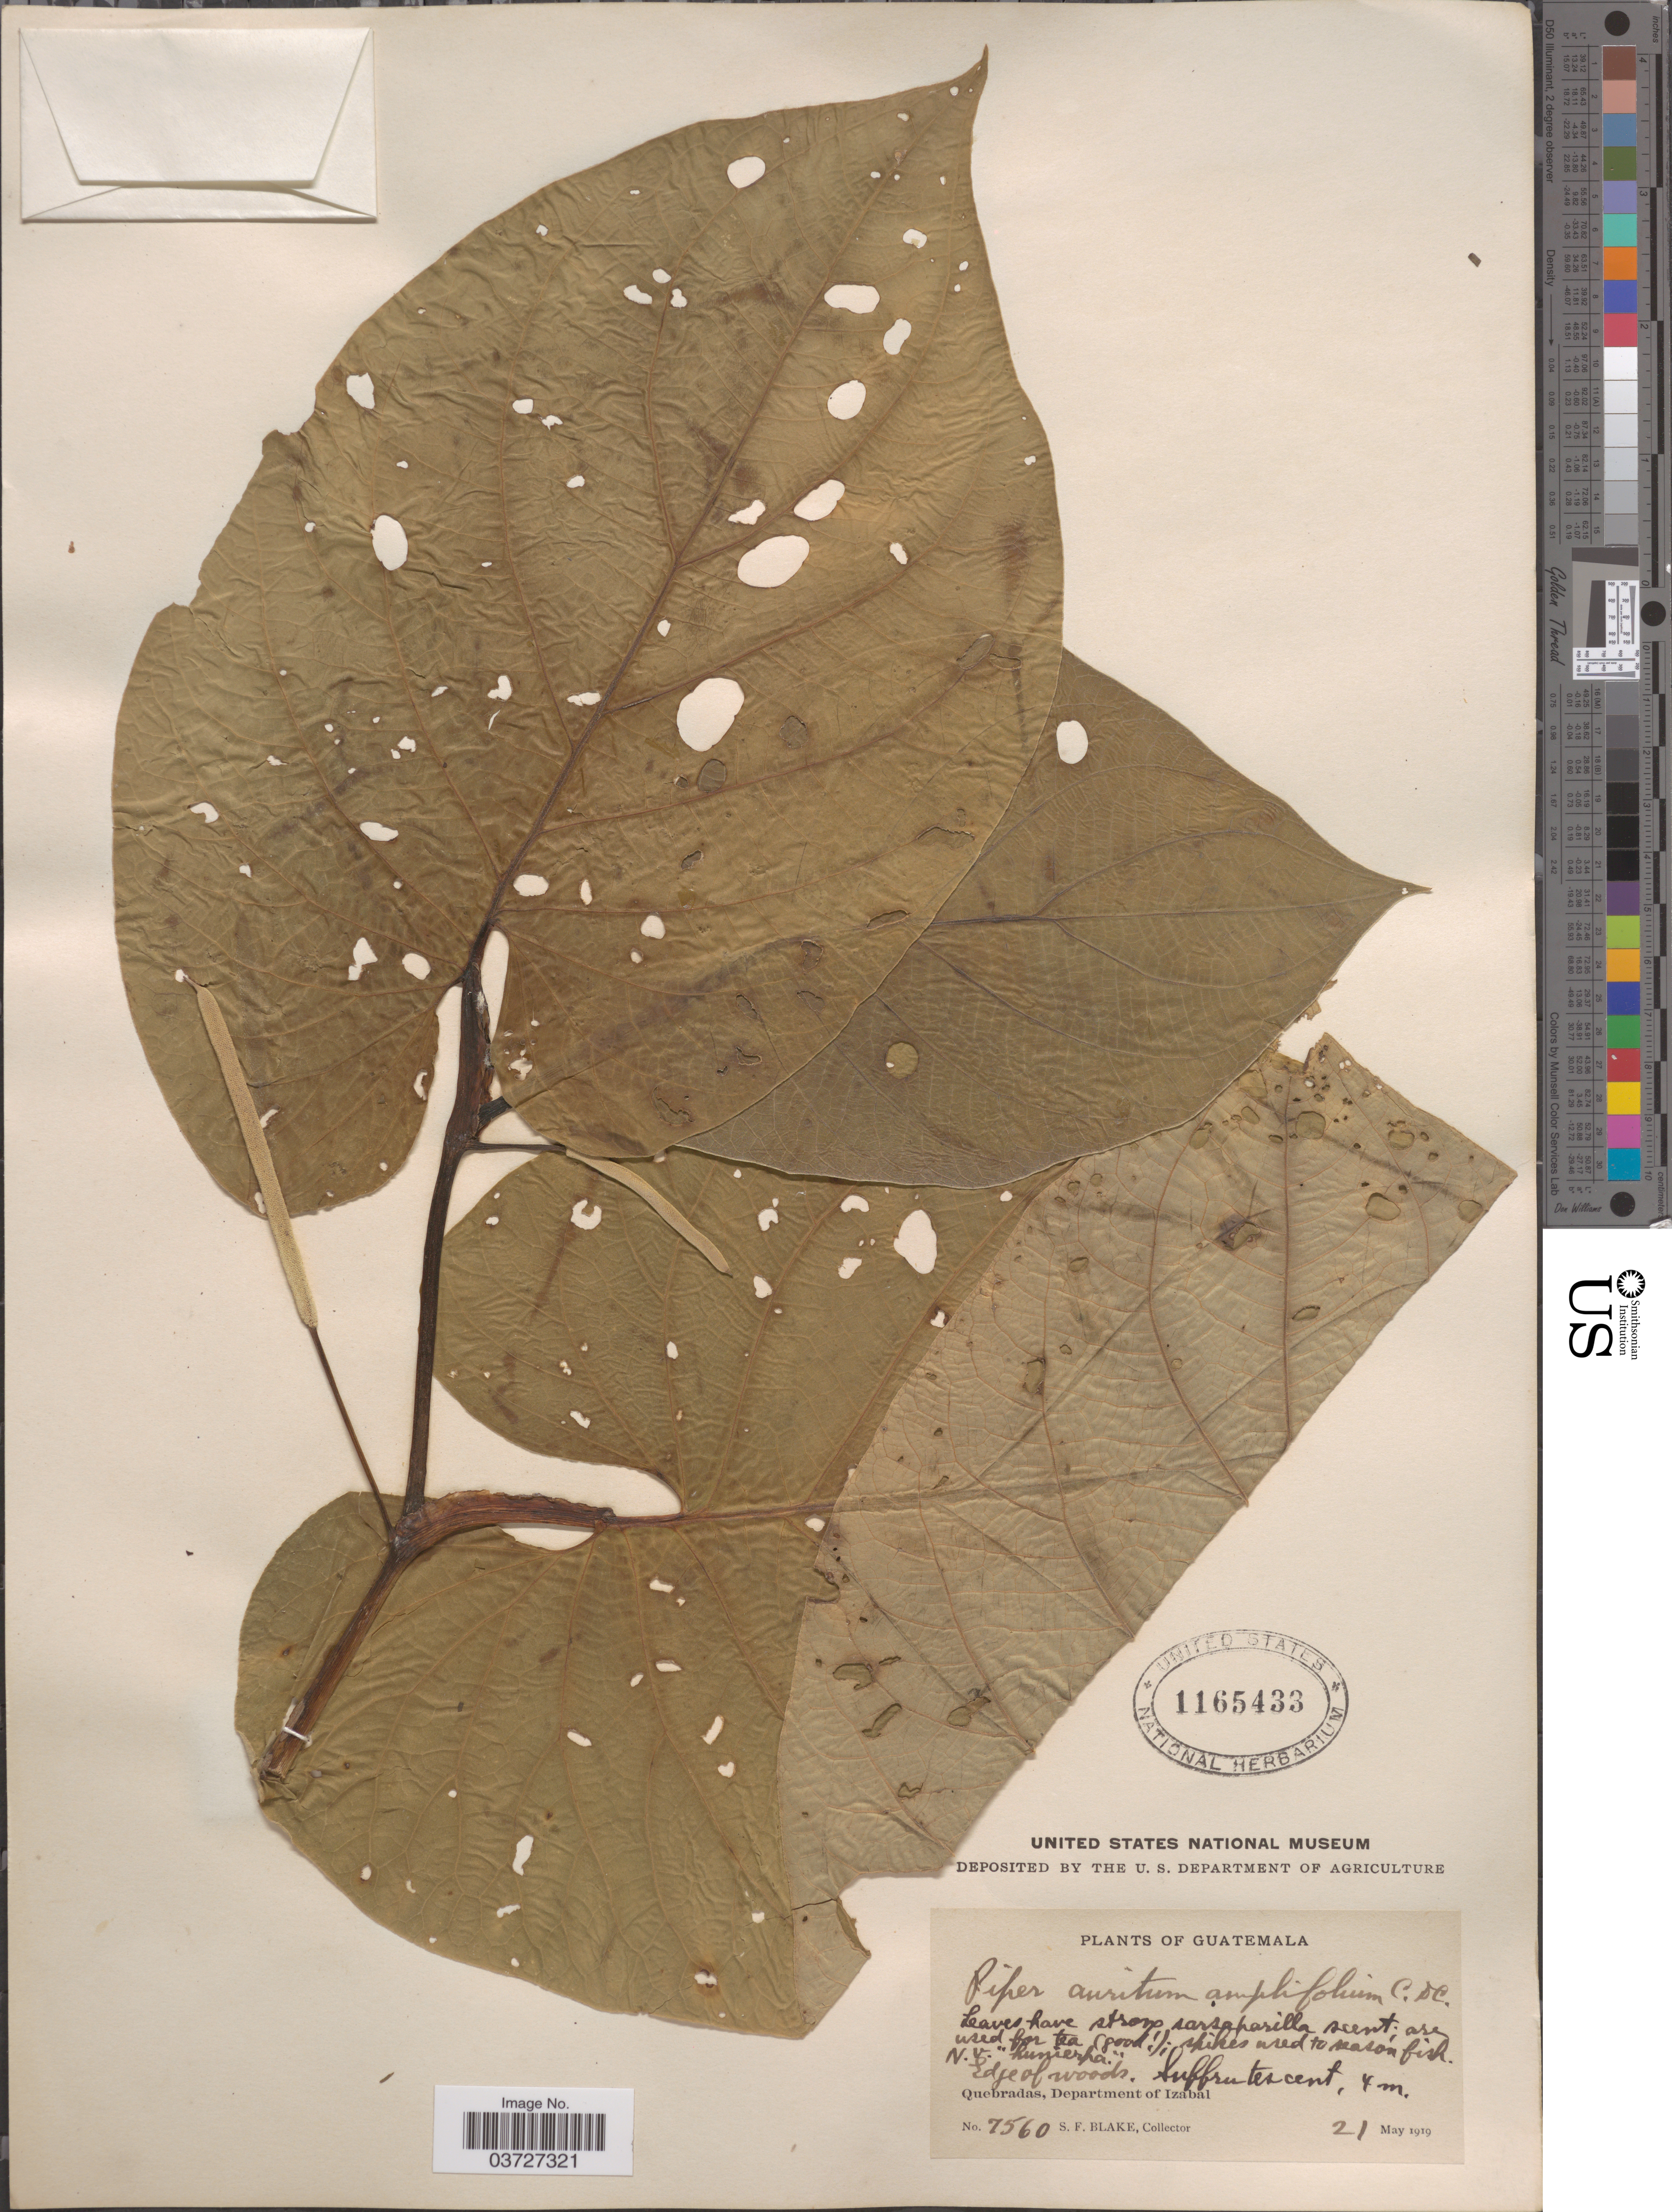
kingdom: Plantae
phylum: Tracheophyta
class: Magnoliopsida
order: Piperales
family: Piperaceae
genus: Piper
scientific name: Piper auritum var. amplifolium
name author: C. DC.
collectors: S. Blake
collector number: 7560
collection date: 1919-05-21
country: Guatemala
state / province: Izabal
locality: Edge of woods. Quebradas, Department of Izabal.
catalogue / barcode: US 1165433